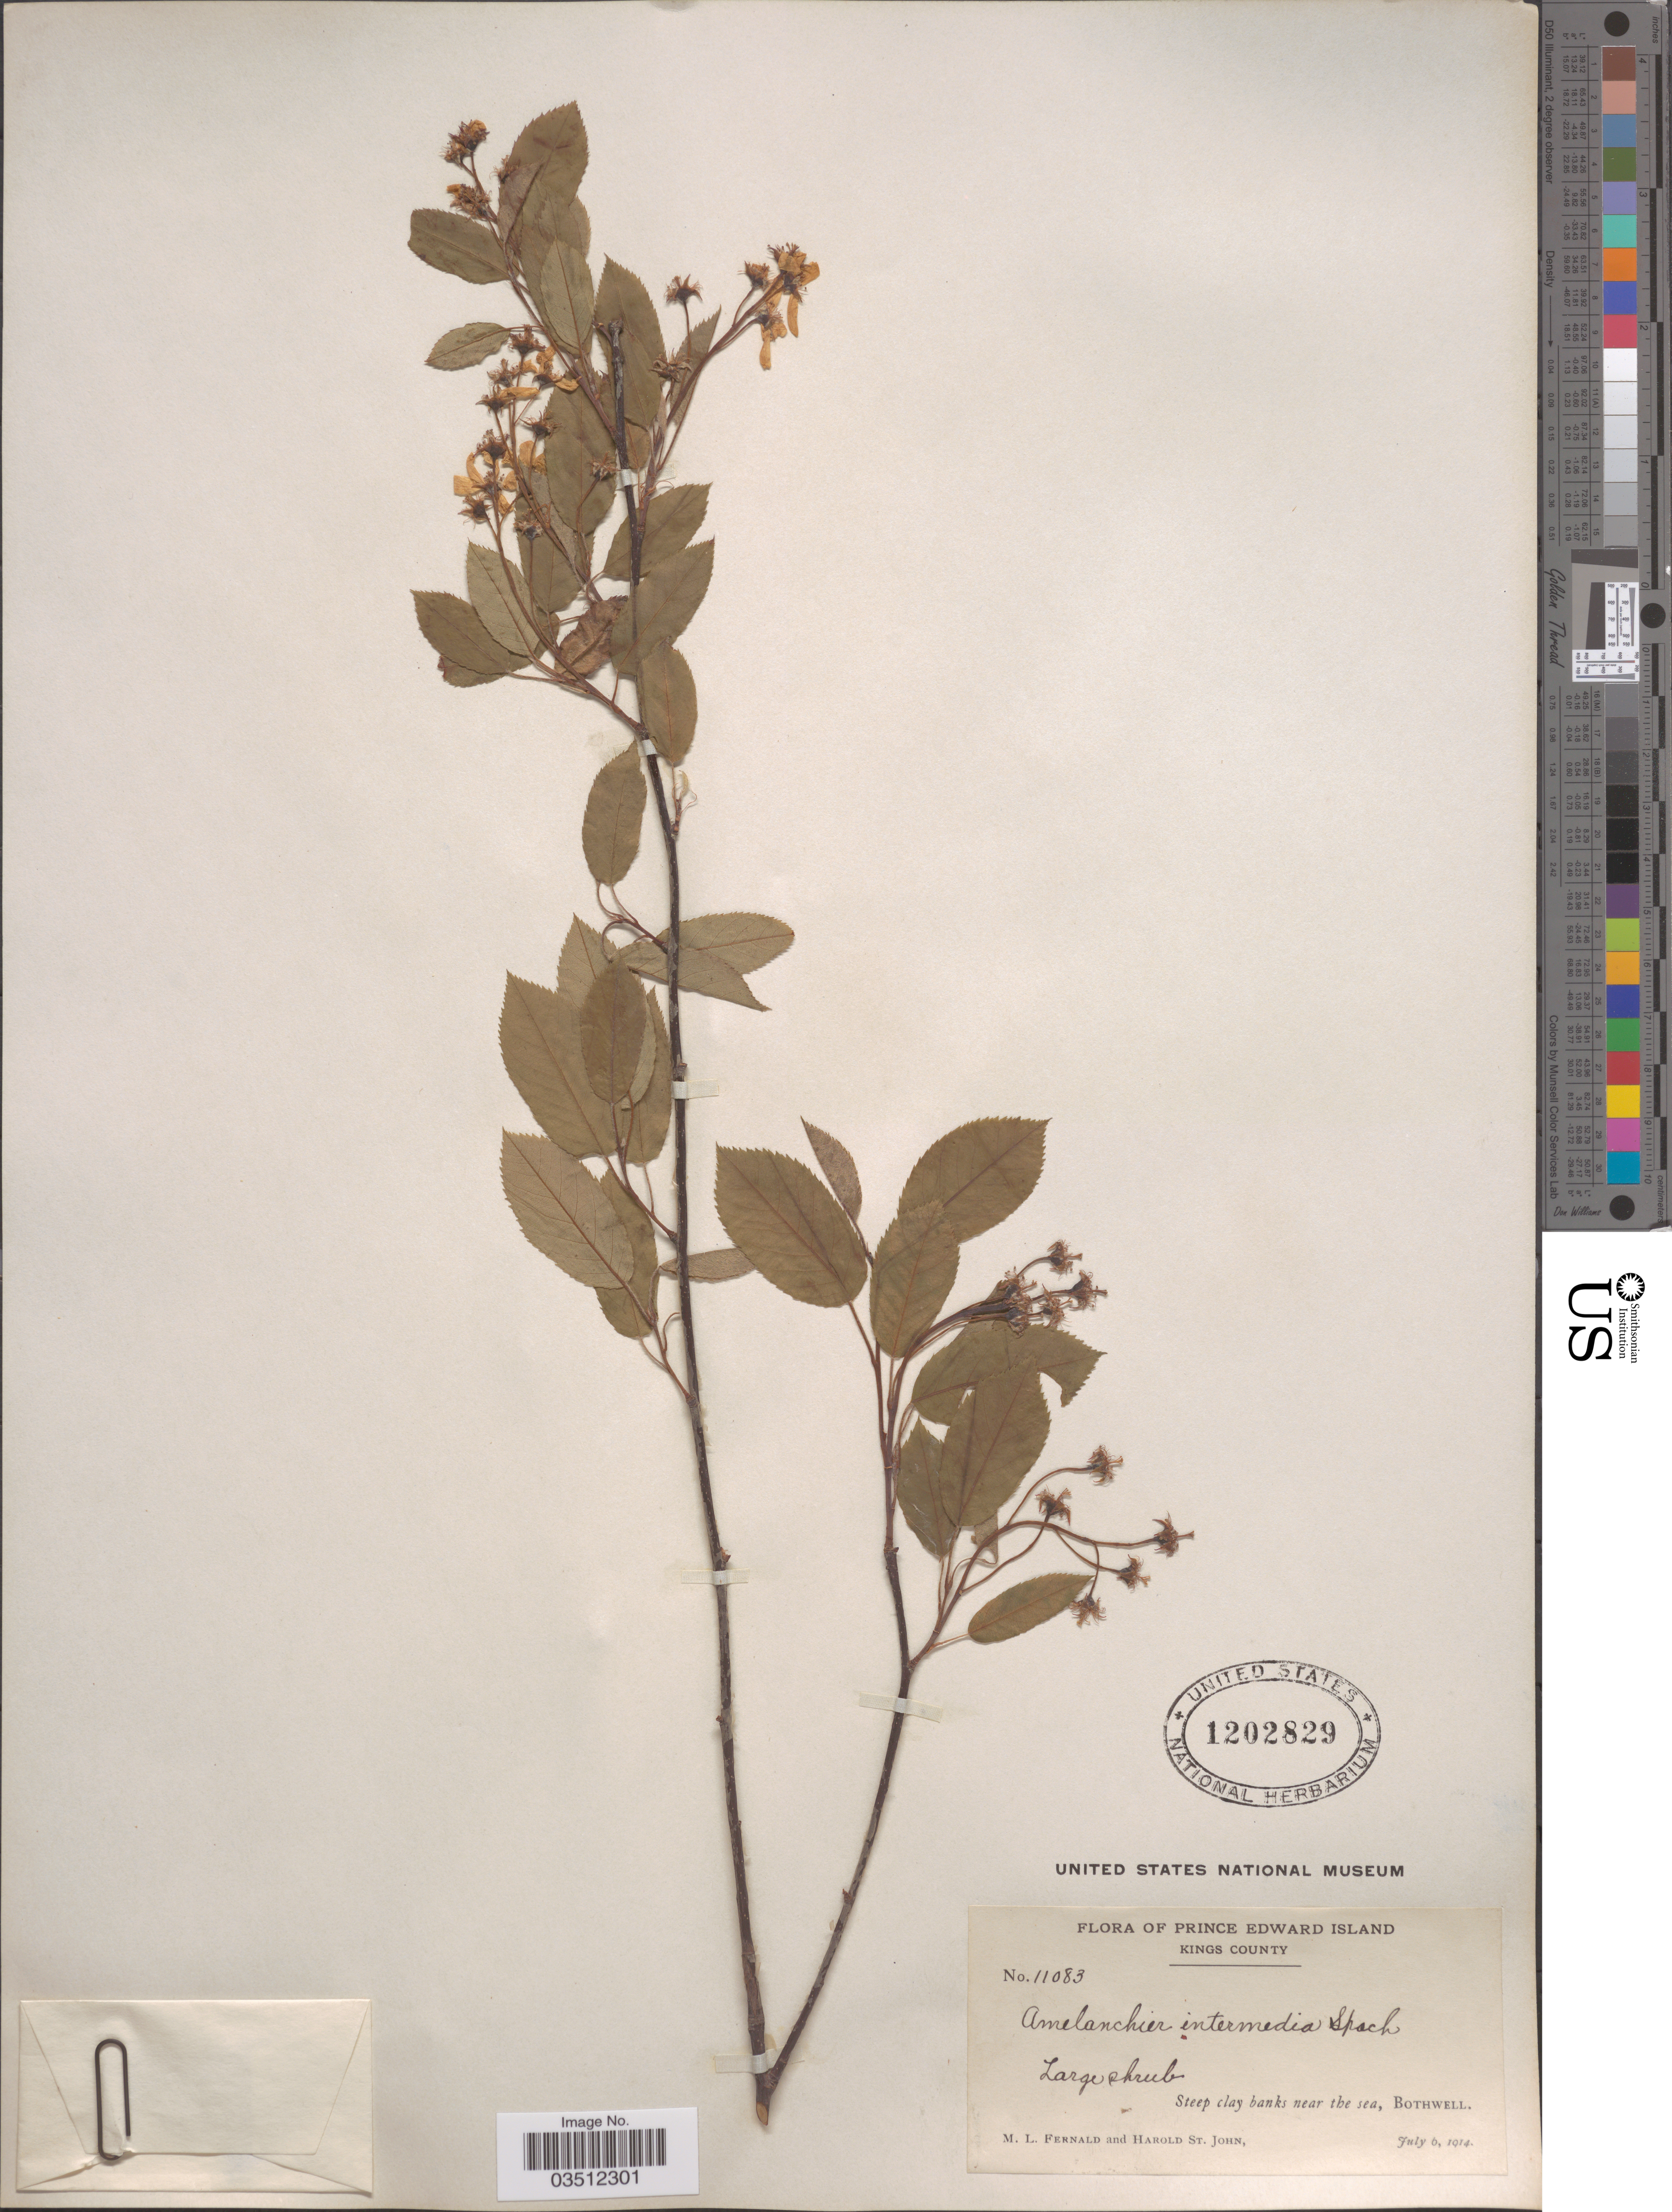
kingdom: Plantae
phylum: Tracheophyta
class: Magnoliopsida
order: Rosales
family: Rosaceae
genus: Amelanchier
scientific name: Amelanchier intermedia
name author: Spach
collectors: M. L. Fernald & H. St. John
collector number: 11083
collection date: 1914-07-06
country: Canada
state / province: Prince Edward Island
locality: Kings County. Bothwell.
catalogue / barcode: US 1202829